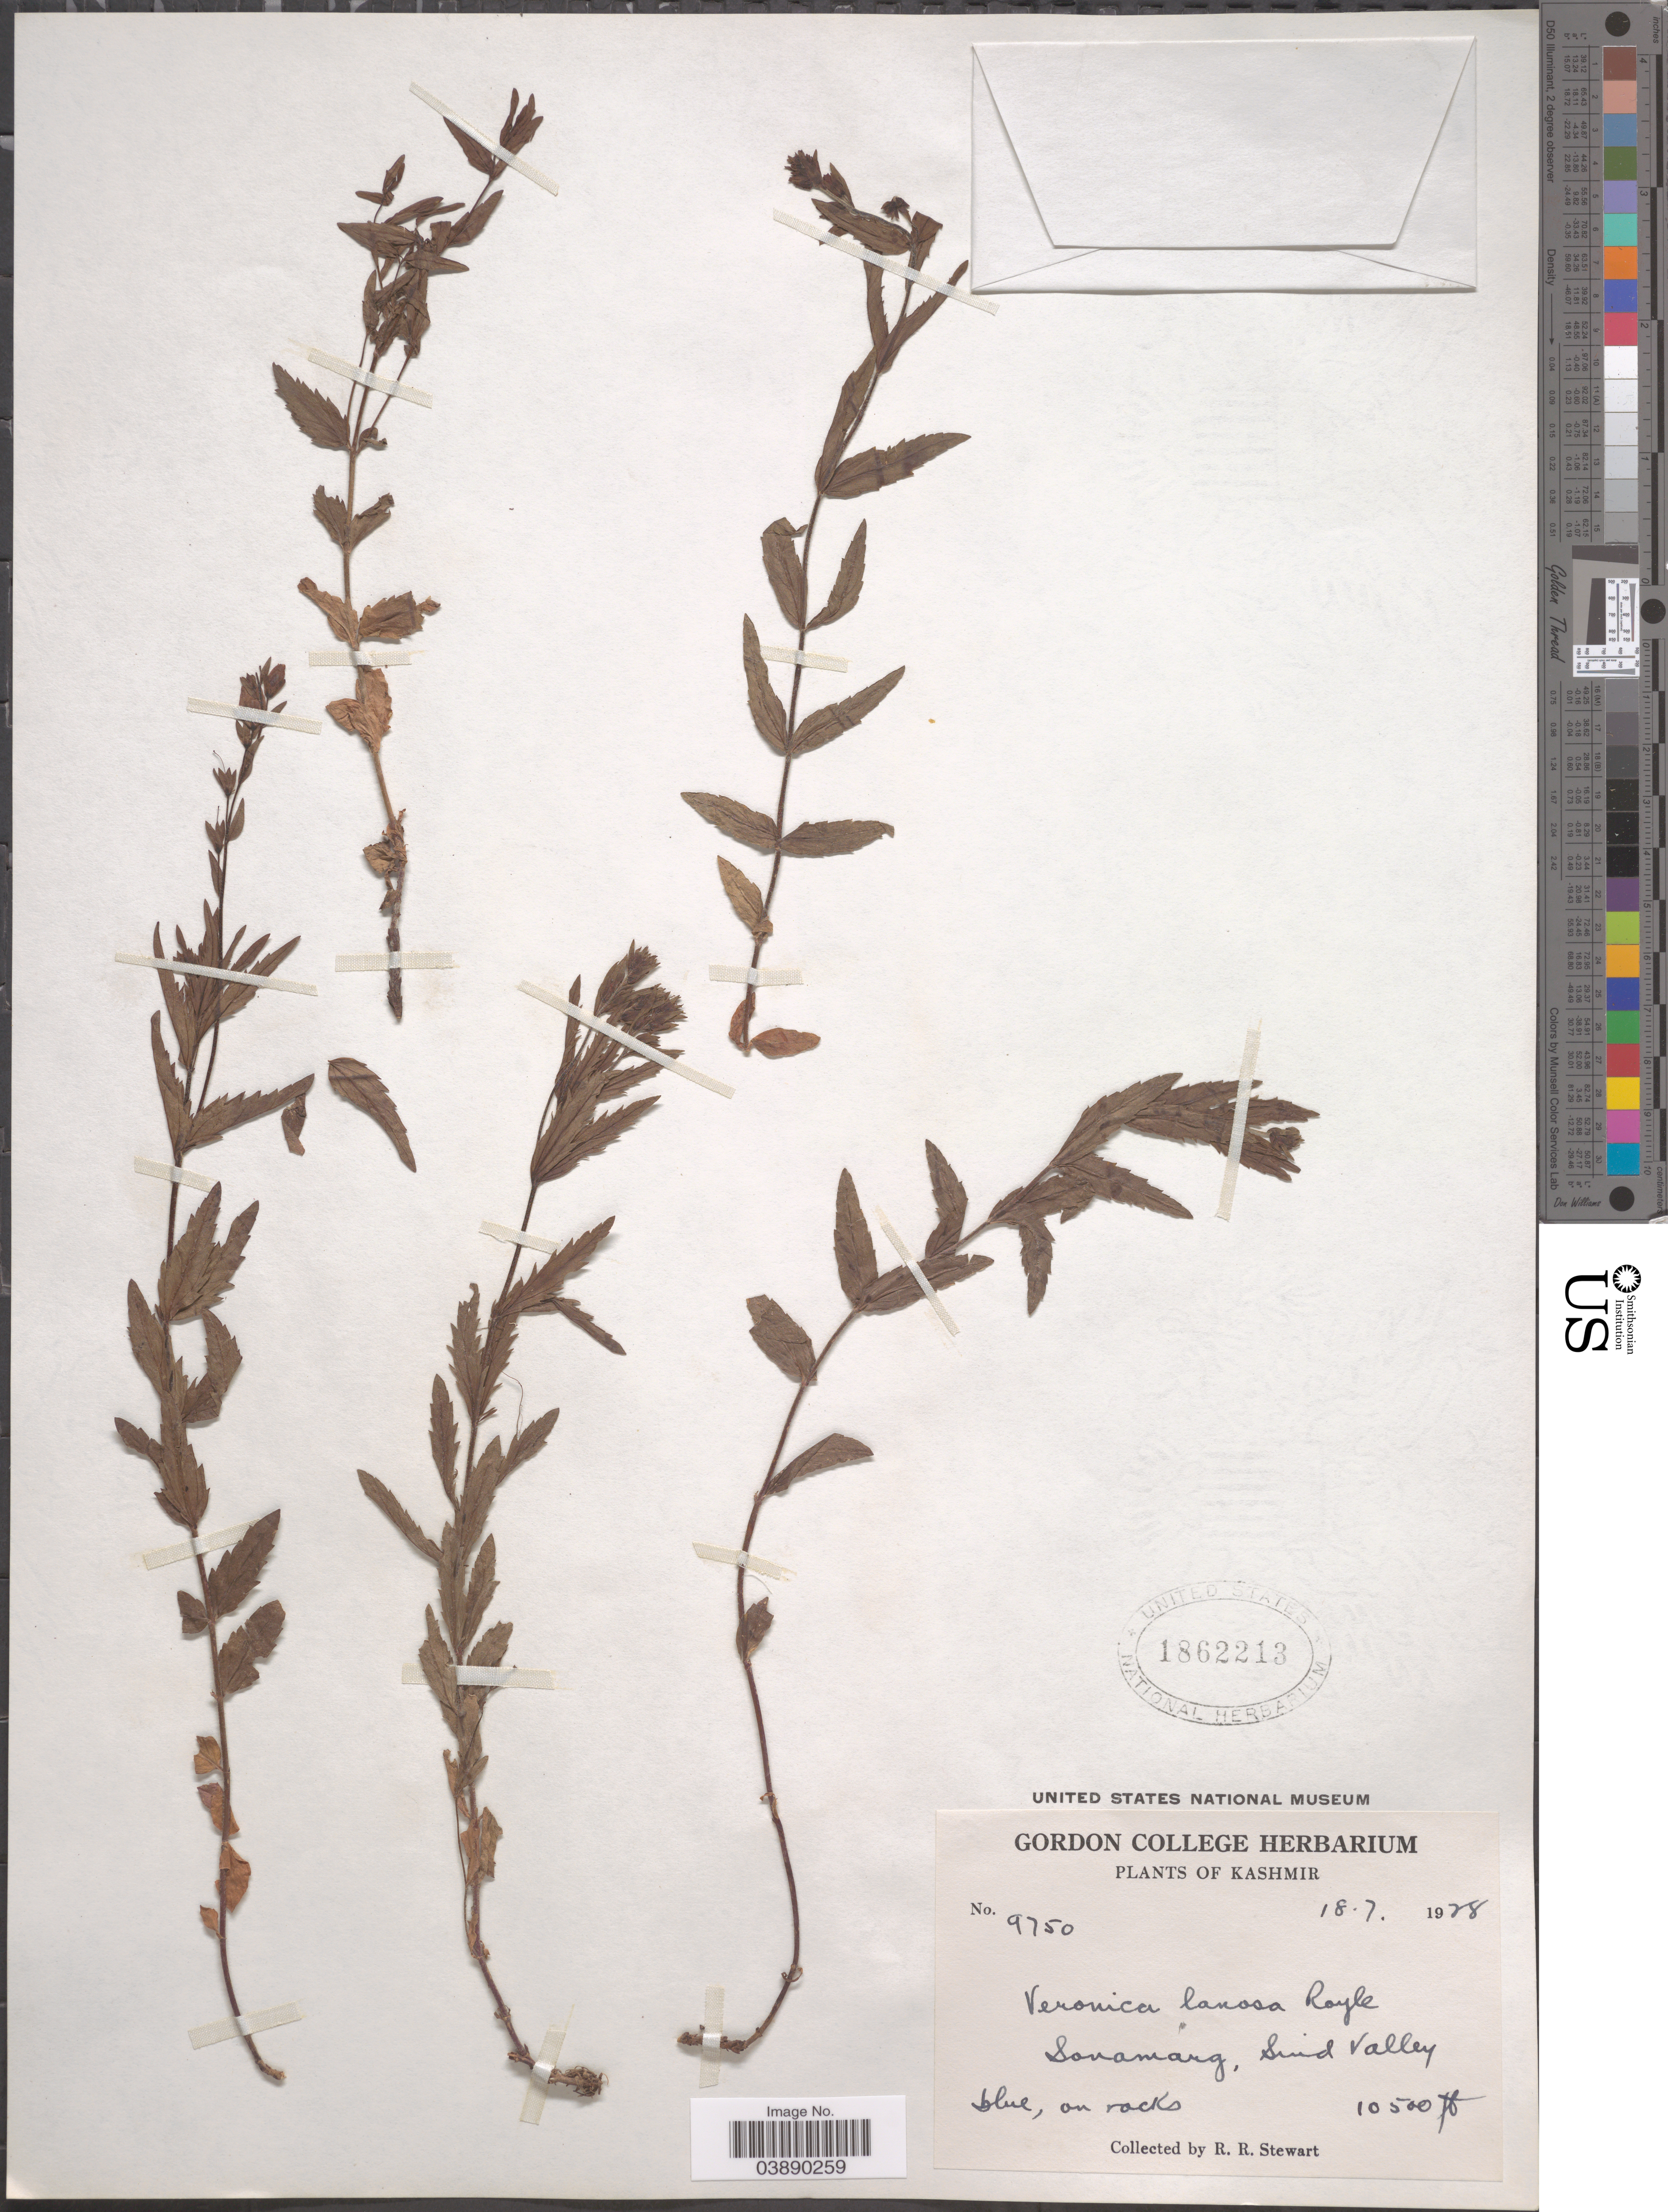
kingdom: Plantae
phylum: Tracheophyta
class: Magnoliopsida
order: Lamiales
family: Plantaginaceae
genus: Veronica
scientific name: Veronica lanosa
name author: Royle ex Benth.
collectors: R. Stewart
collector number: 9750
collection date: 1928-07-18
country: India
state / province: Jammu and Kashmir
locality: Kashmir. Sonamarg, Suid Valley.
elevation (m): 3200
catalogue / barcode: US 1862213